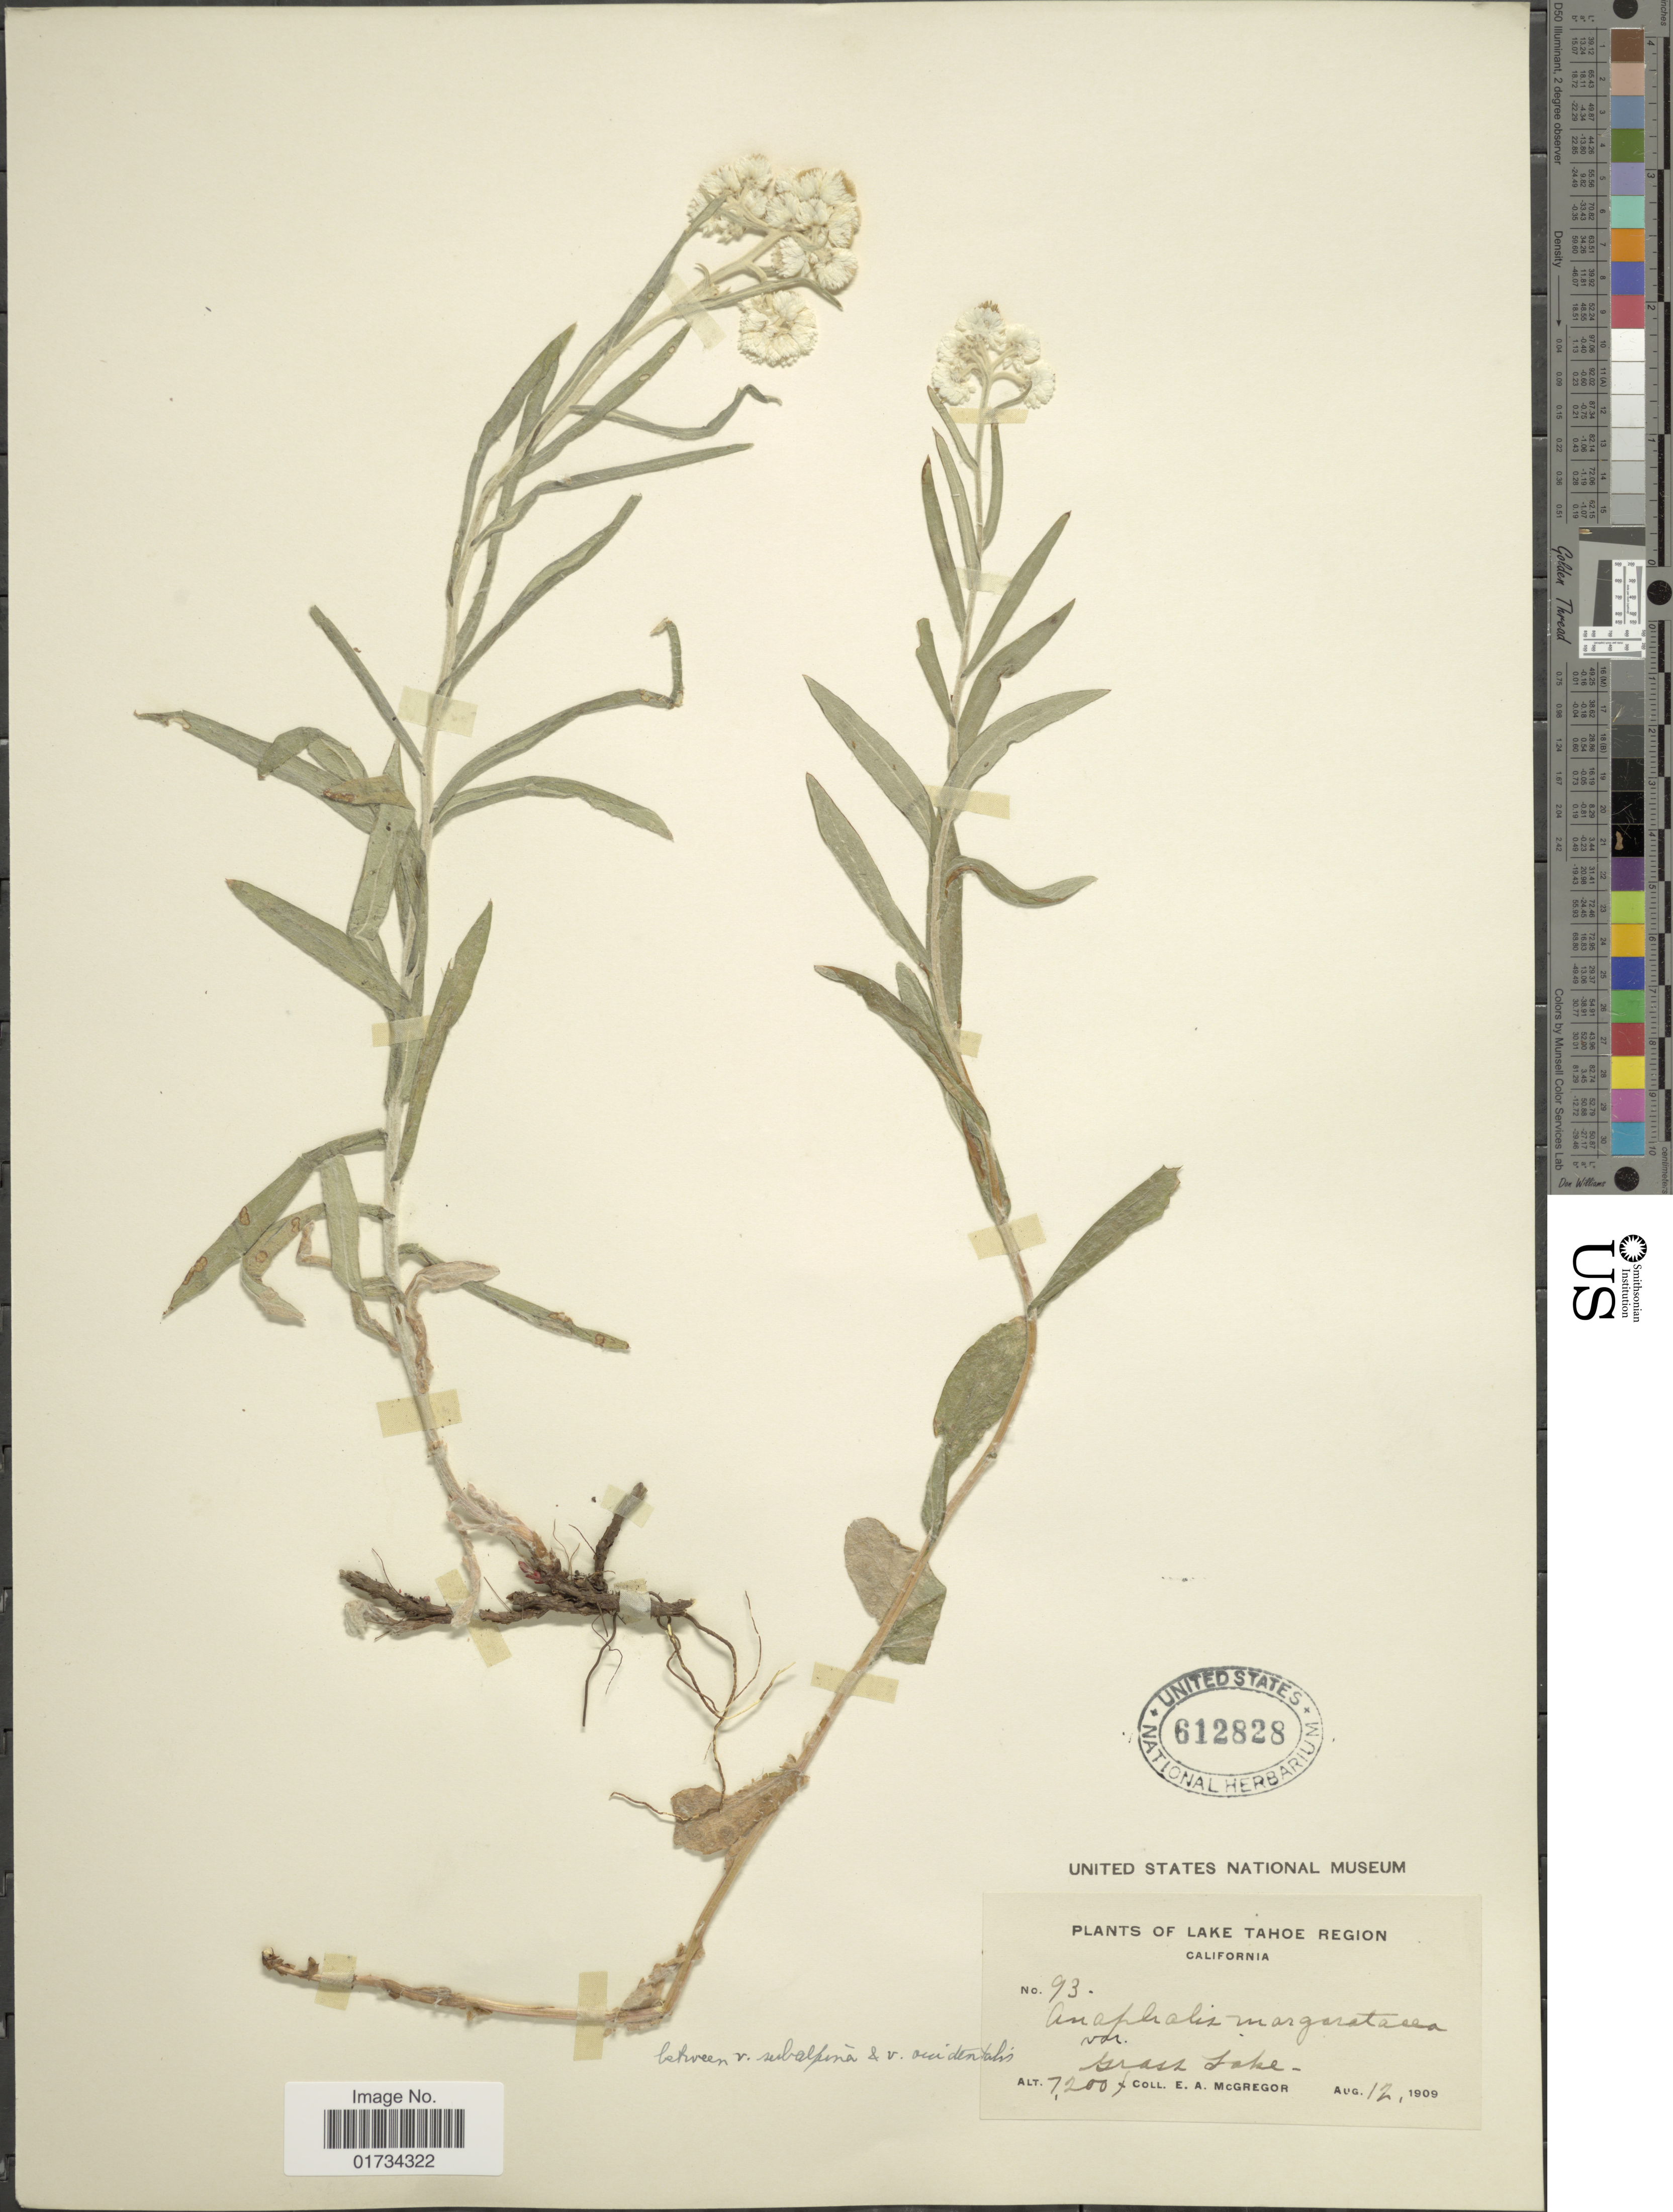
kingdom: Plantae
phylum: Tracheophyta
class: Magnoliopsida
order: Asterales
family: Asteraceae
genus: Anaphalis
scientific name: Anaphalis subalpina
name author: (A. Gray) Rydb.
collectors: E. A. McGregor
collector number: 93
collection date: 1909-08-12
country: United States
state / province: California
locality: California. Lake Tahoe Region. Grass lake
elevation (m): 2195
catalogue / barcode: US 612828